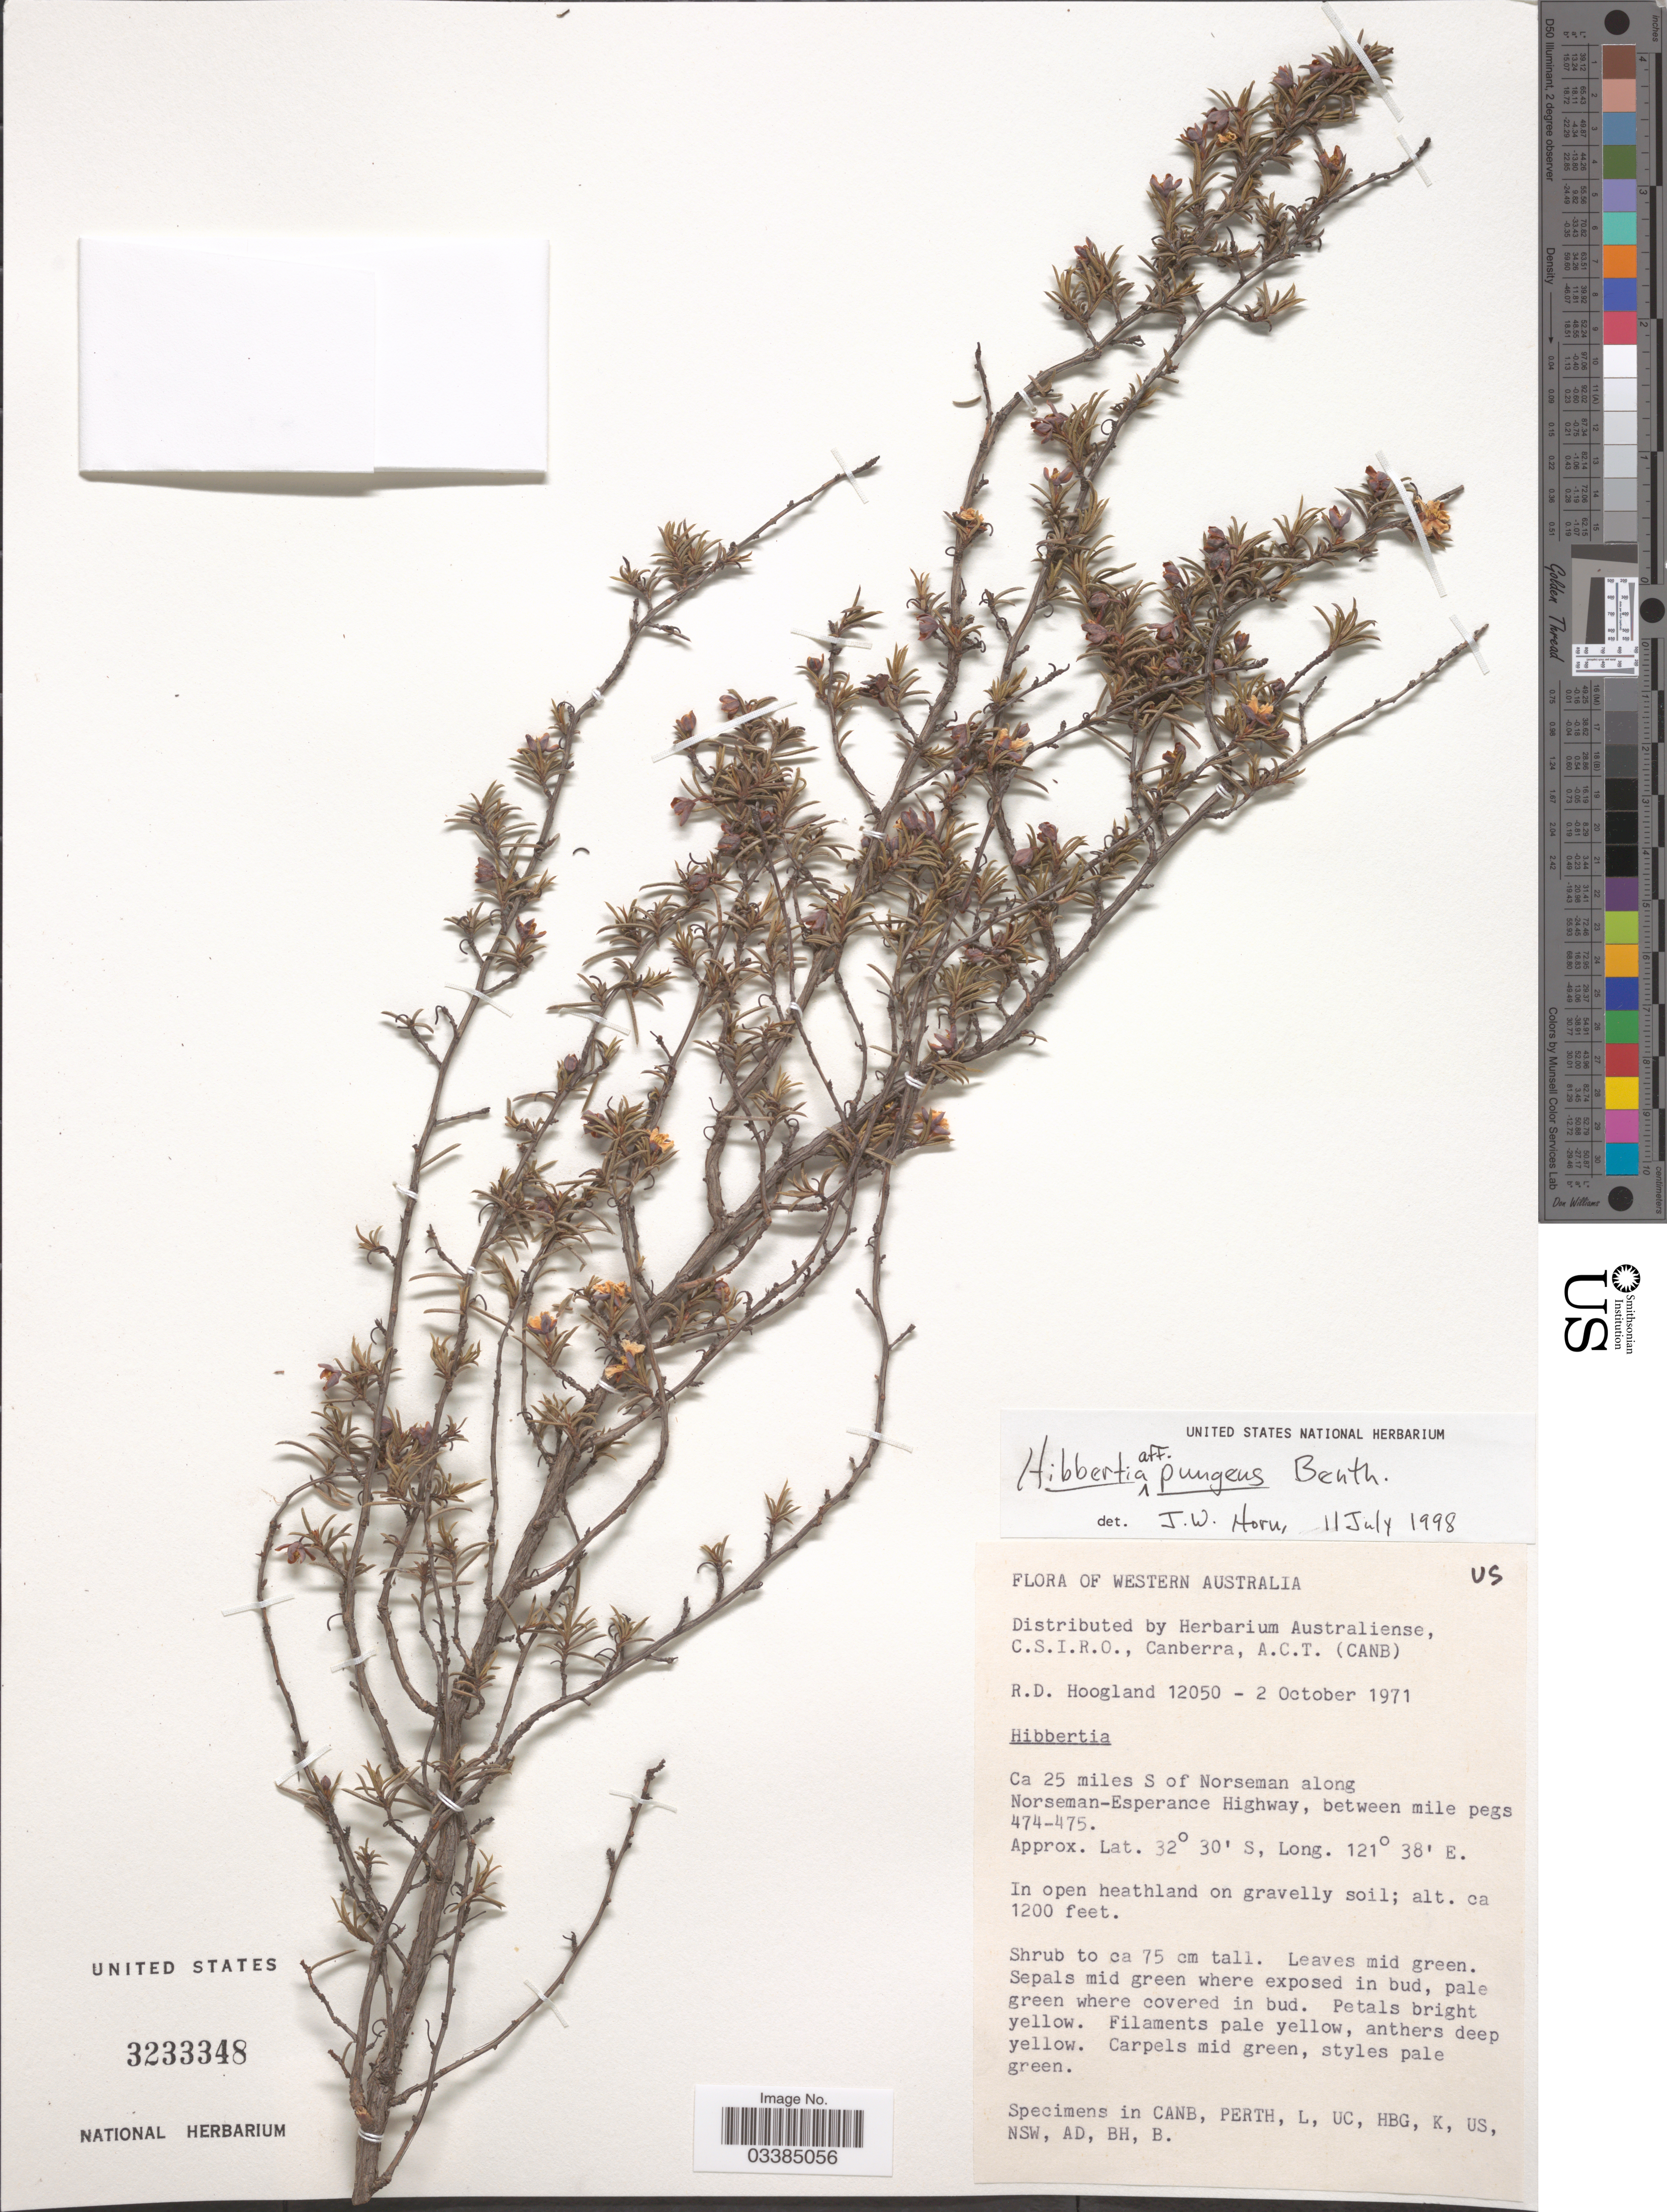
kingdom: Plantae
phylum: Tracheophyta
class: Magnoliopsida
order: Dilleniales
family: Dilleniaceae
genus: Hibbertia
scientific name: Hibbertia pungens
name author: Benth.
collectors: R. D. Hoogland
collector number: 12050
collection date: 1971-10-02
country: Australia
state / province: Western Australia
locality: Ca 25 miles S of Norseman along Norseman-Esperance Highway, between mile pegs 474-475.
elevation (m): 366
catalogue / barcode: US 3233348